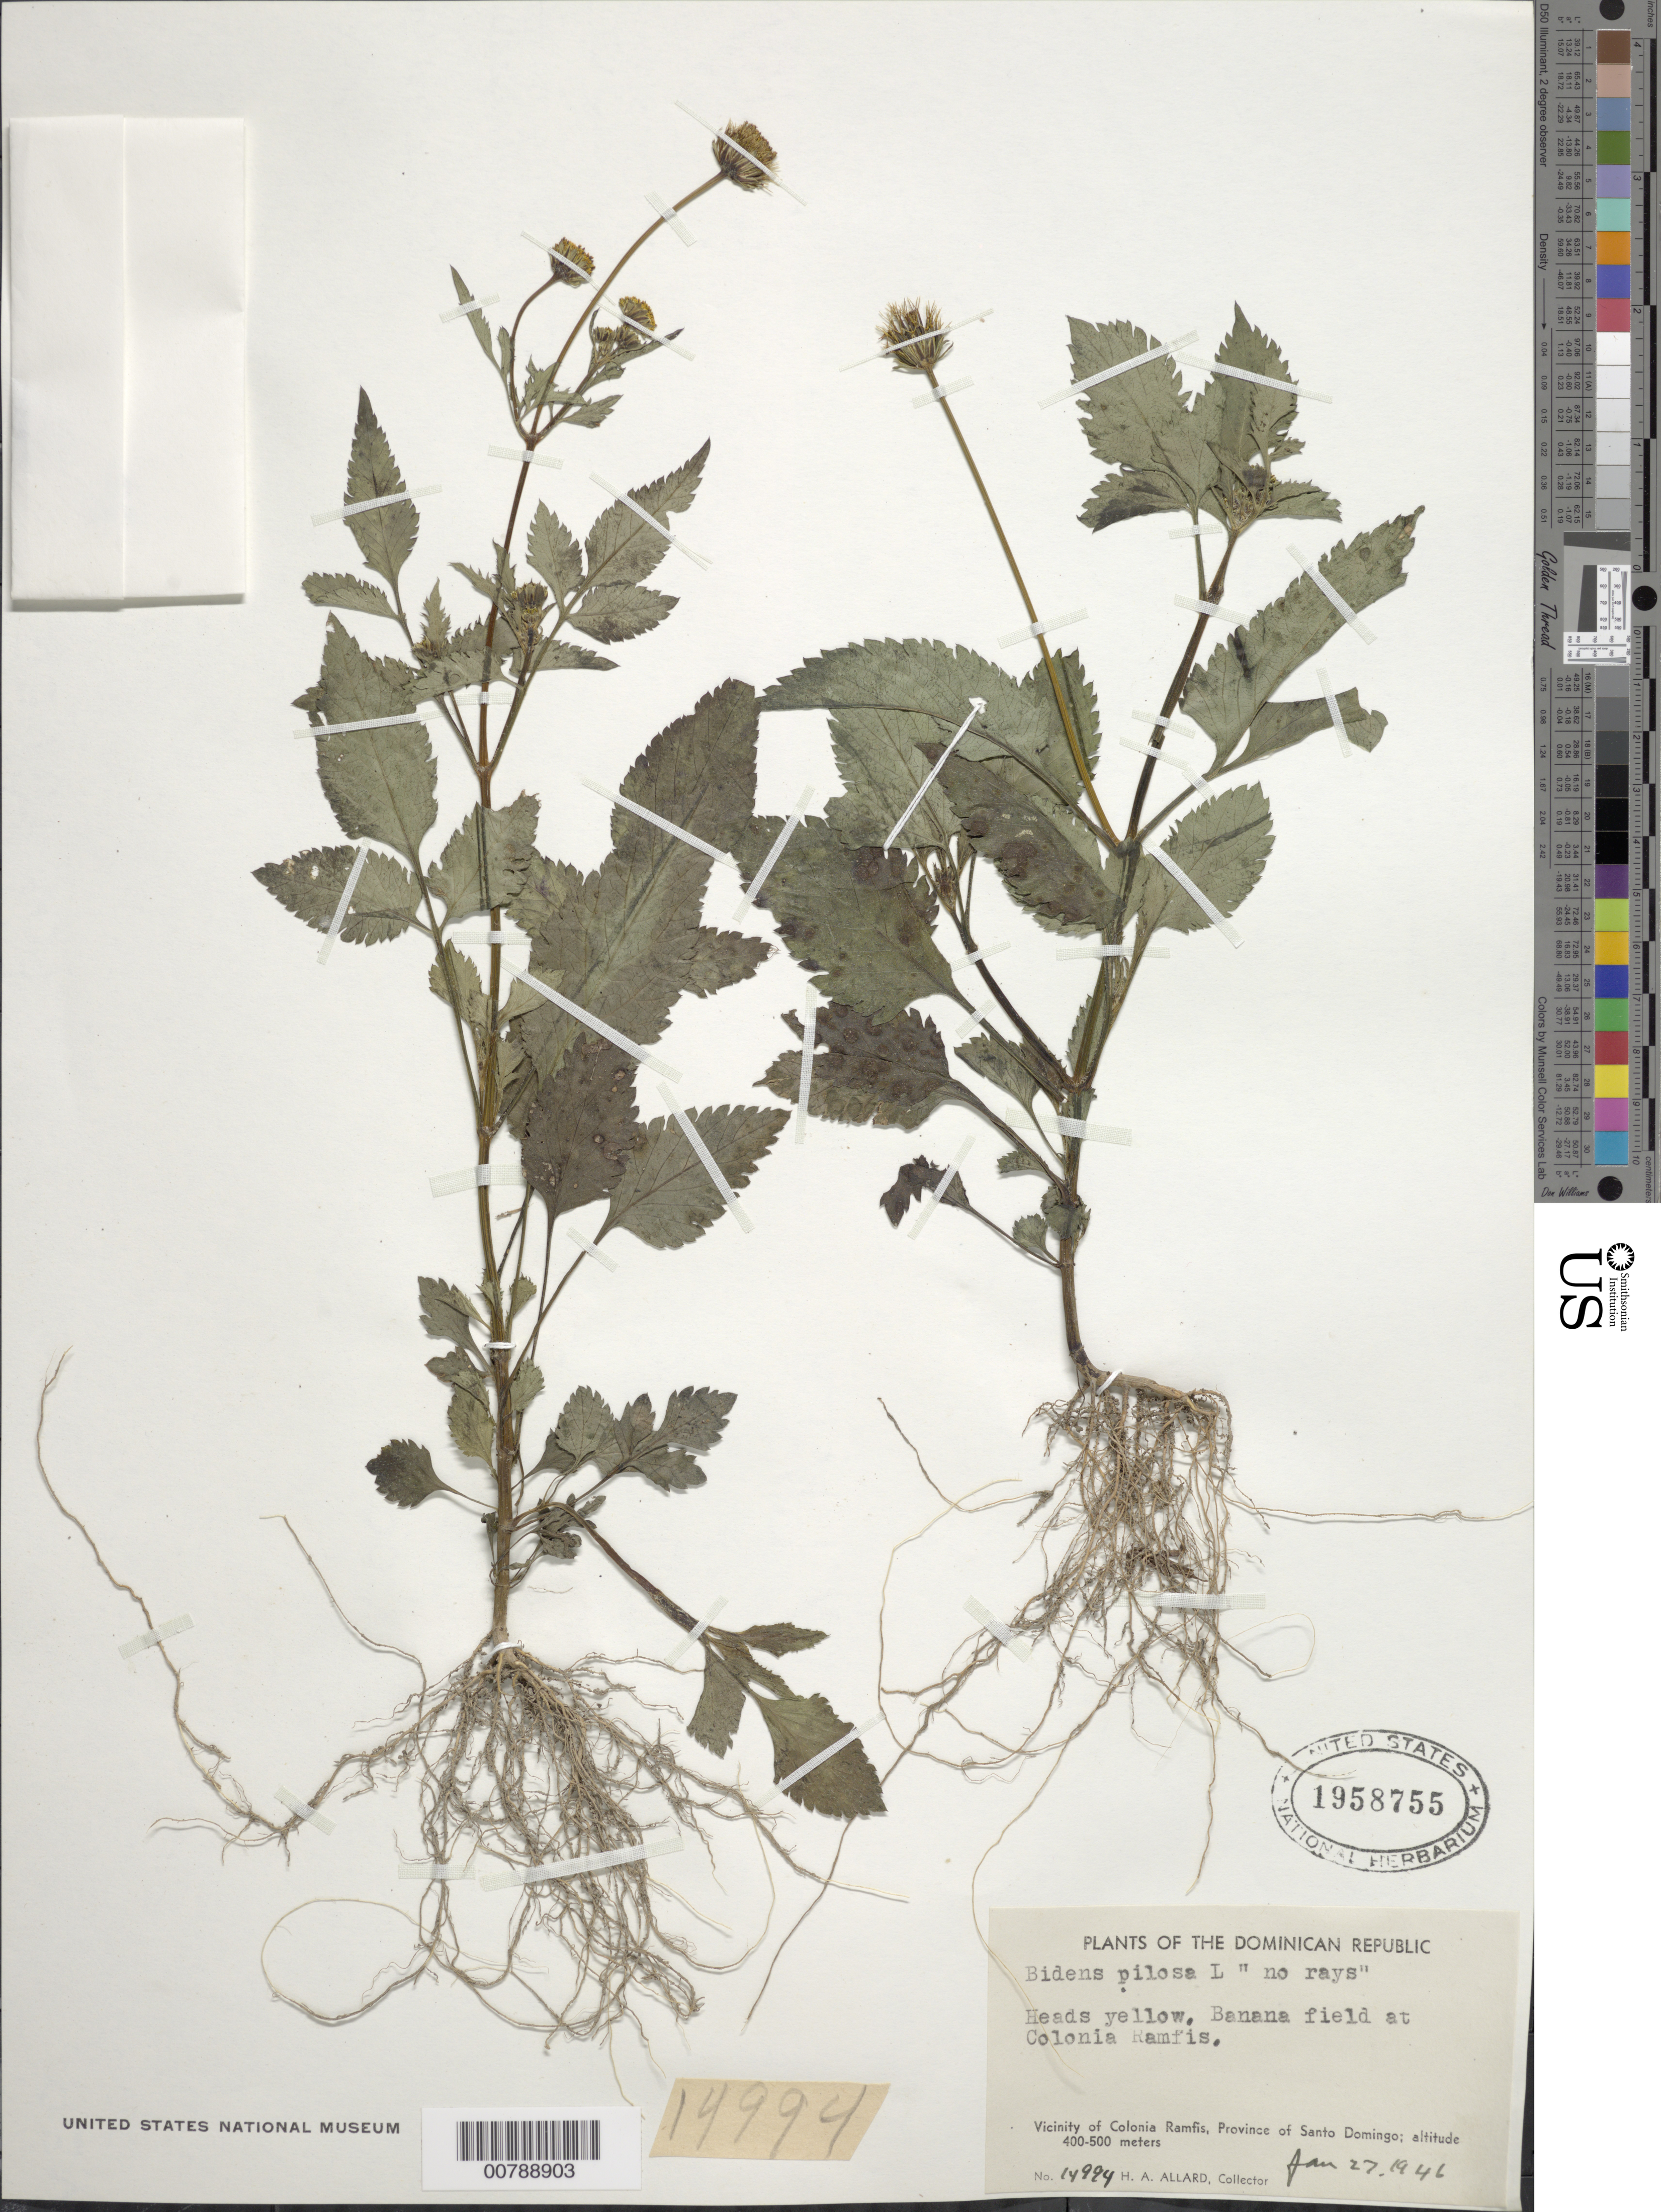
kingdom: Plantae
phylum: Tracheophyta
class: Magnoliopsida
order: Asterales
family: Asteraceae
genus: Bidens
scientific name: Bidens pilosa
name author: L.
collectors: H. A. Allard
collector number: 14994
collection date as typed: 27 Jan 1946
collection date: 1946-01-27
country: Dominican Republic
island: Hispaniola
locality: Vicinity of Colonia Ramfis, Province of Santo Domingo. Banana field at Colonia Ramfis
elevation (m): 400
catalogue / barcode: US 1958755